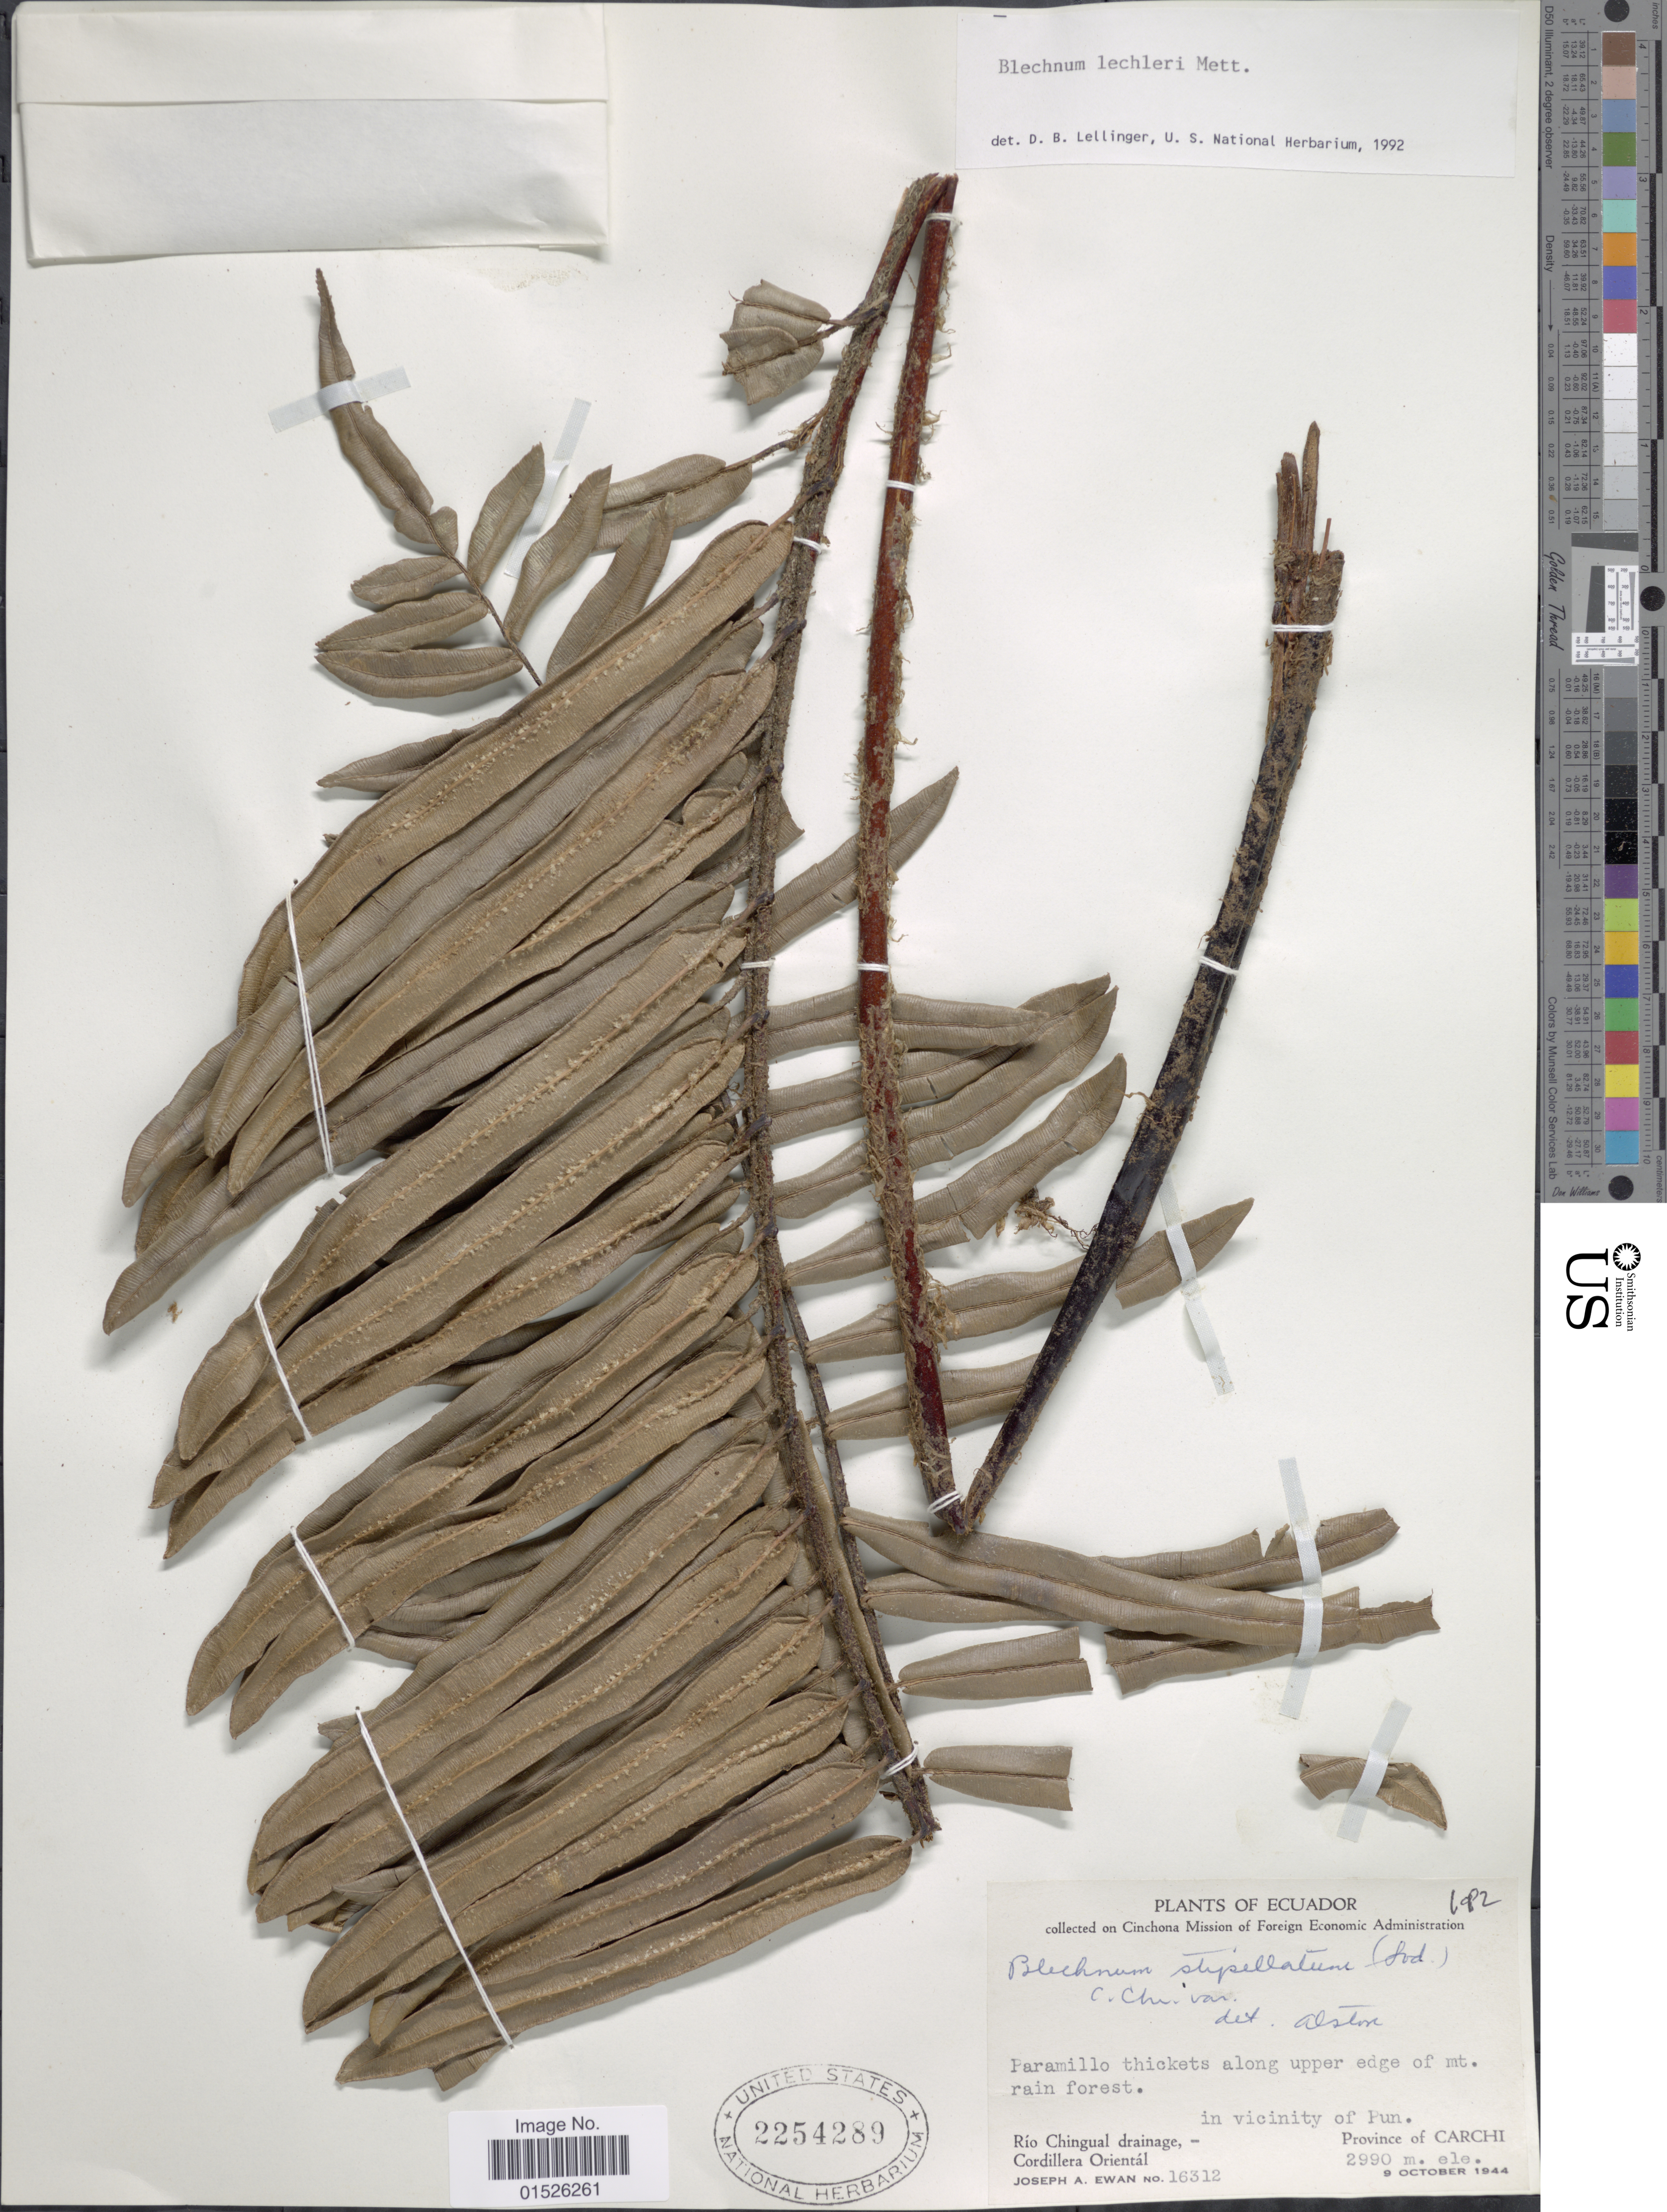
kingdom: Plantae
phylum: Tracheophyta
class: Polypodiopsida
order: Polypodiales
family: Blechnaceae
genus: Blechnum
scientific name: Blechnum lechleri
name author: Mett.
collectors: J. A. Ewan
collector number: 16312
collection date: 1944-10-09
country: Ecuador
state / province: Carchi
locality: Ecuador, Rio Chingual drainage - Cordillera Oriental, in vicinity of Pun. Province of Carchi,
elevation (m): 2990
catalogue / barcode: US 2254289